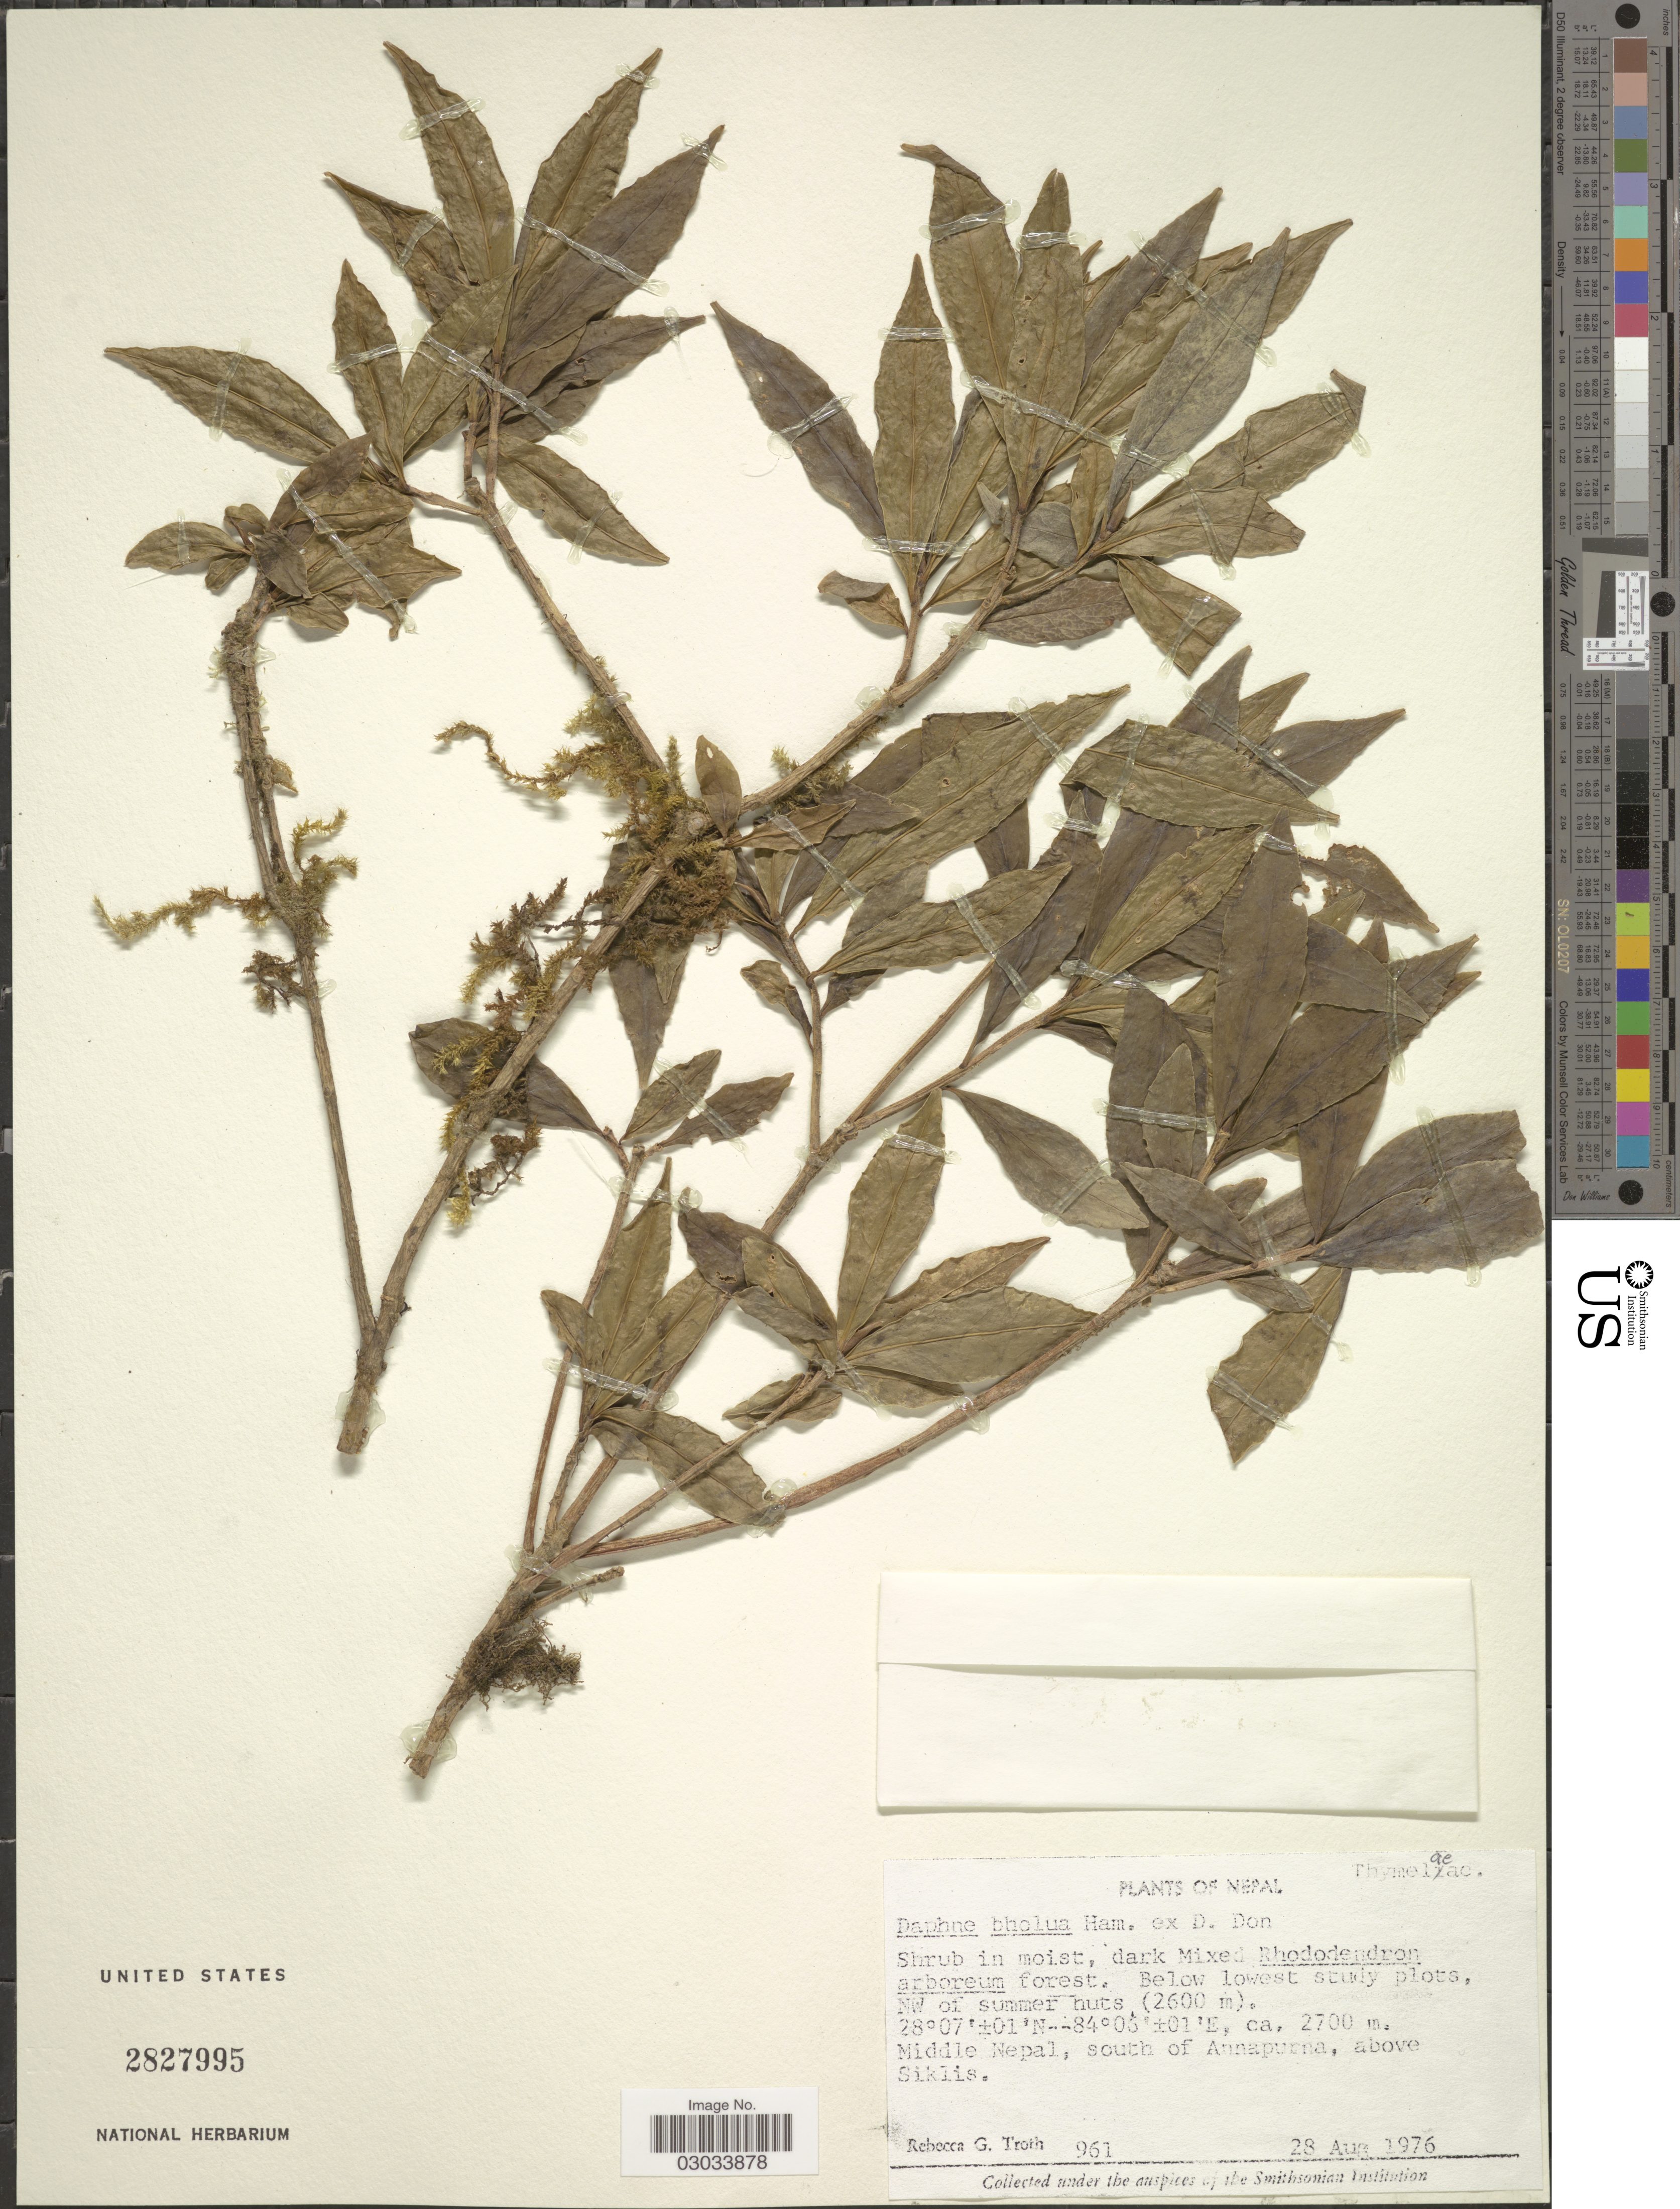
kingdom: Plantae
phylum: Tracheophyta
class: Magnoliopsida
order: Malvales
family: Thymelaeaceae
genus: Daphne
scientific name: Daphne bholua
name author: Buch.-Ham. ex D. Don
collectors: R. Troth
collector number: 961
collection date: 1976-08-28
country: Nepal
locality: Below lowest study plots, NW of summer huts. Middle Nepal, south of Annapurna, above Siklis.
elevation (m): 2600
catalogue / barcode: US 2827995